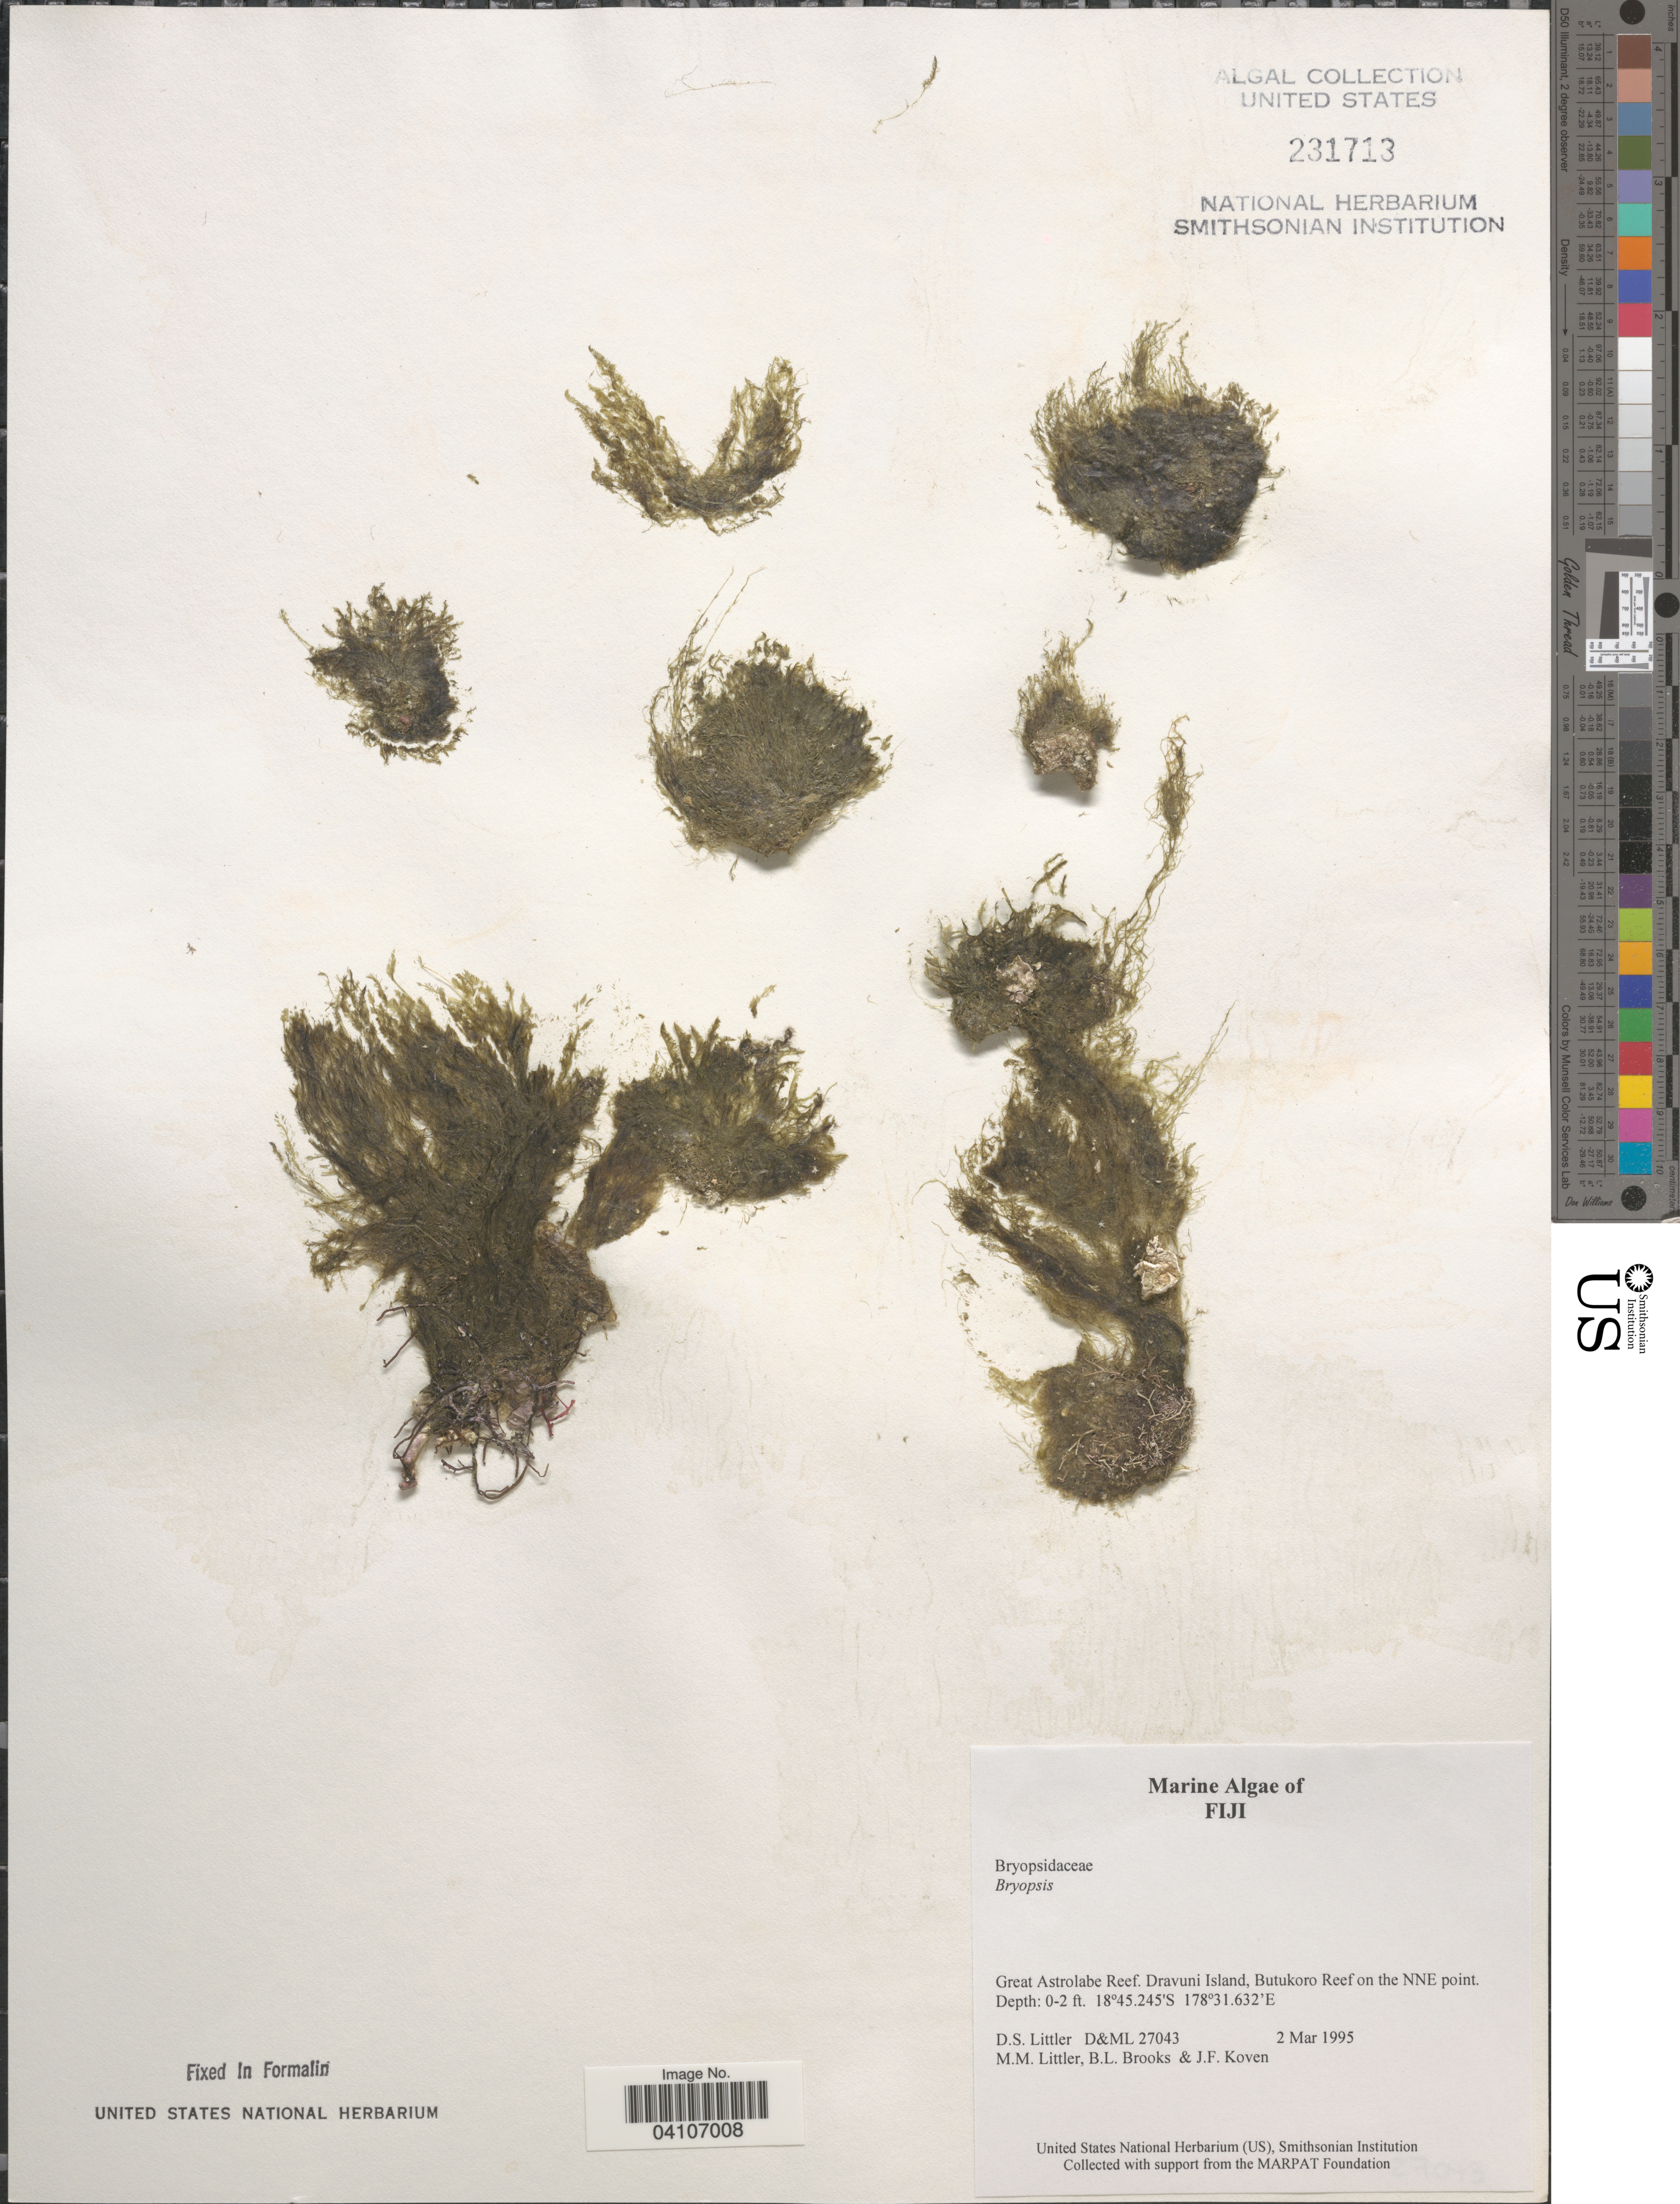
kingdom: Plantae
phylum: Chlorophyta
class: Ulvophyceae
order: Bryopsidales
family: Bryopsidaceae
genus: Bryopsis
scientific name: Bryopsis sp.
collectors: D. S. Littler, B. Brooks & J. Koven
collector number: D&ML27043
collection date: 1995-03-02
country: Fiji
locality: Great Astrolabe Reef. Dravuni Island, Butukoro Reef on the NNE point.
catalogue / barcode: US 231713